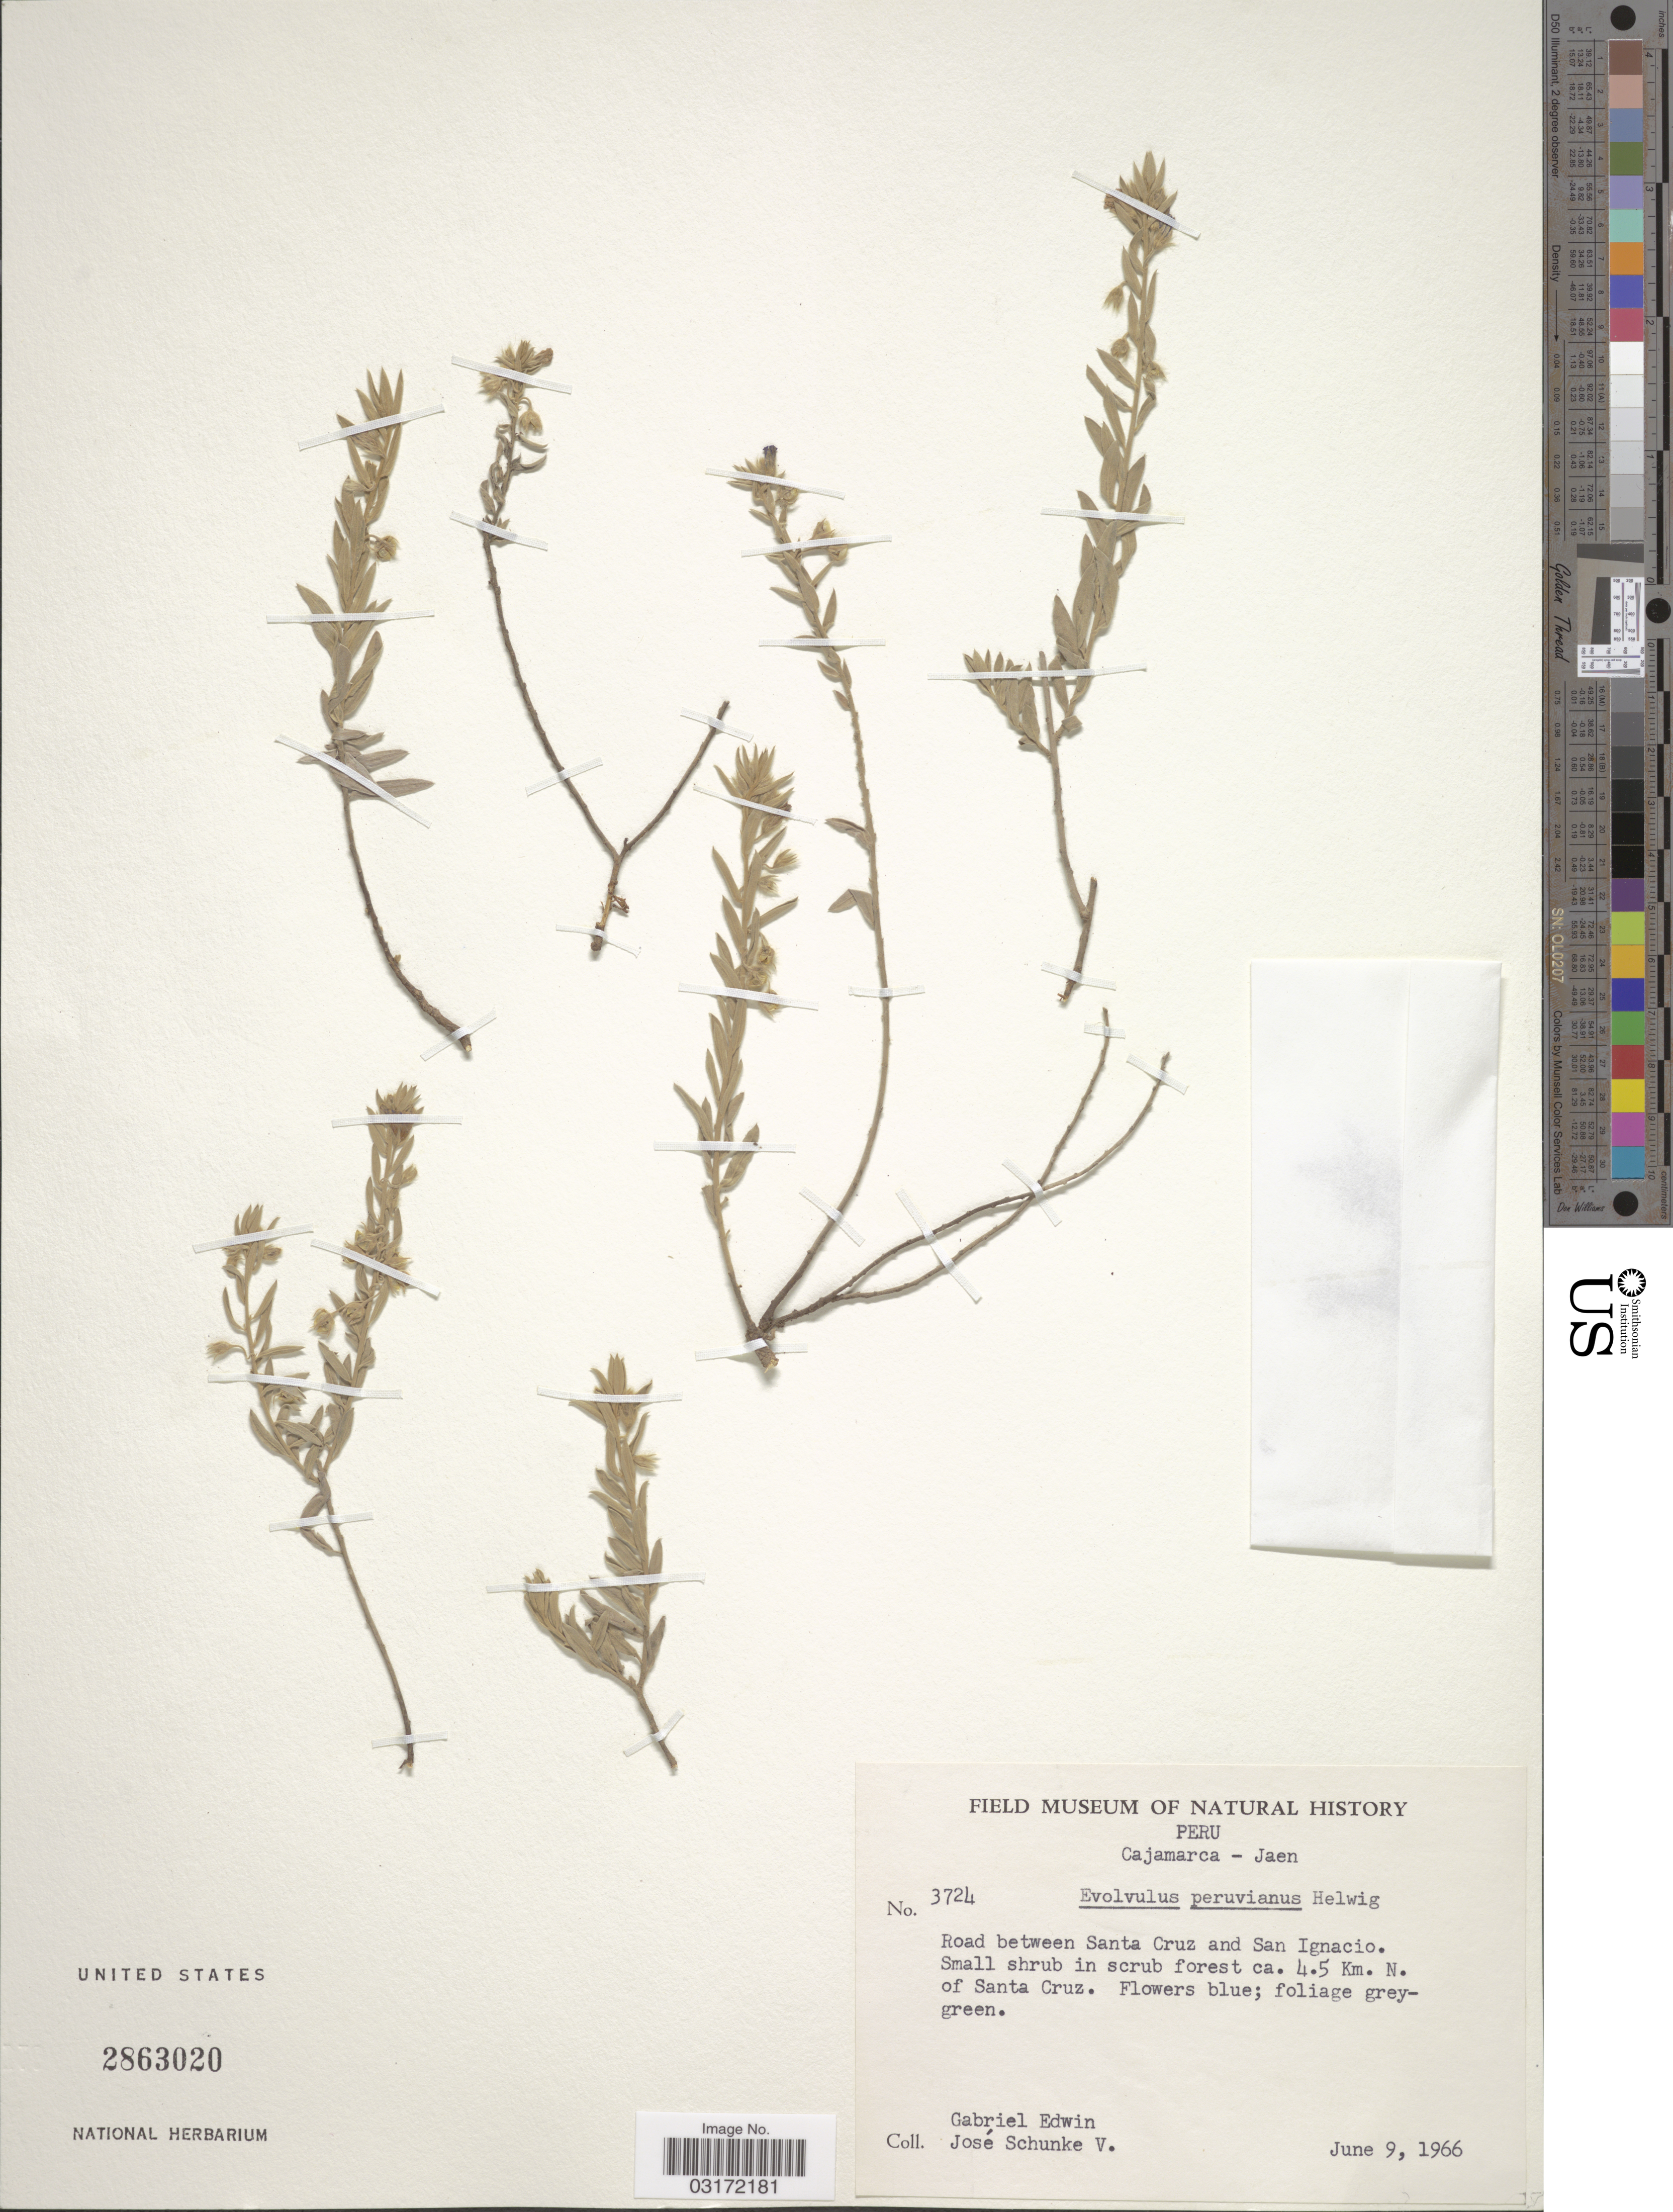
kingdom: Plantae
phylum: Tracheophyta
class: Magnoliopsida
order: Solanales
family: Convolvulaceae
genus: Evolvulus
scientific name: Evolvulus peruvianus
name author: Helwig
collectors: G. Edwin & J. Schunke Vigo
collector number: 3724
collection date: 1966-06-09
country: Peru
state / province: Cajamarca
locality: Jaen. Road between Santa Cruz and San Ignacio. Ca. 4.5 Km. N. of Santa Cruz.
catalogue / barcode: US 2863020